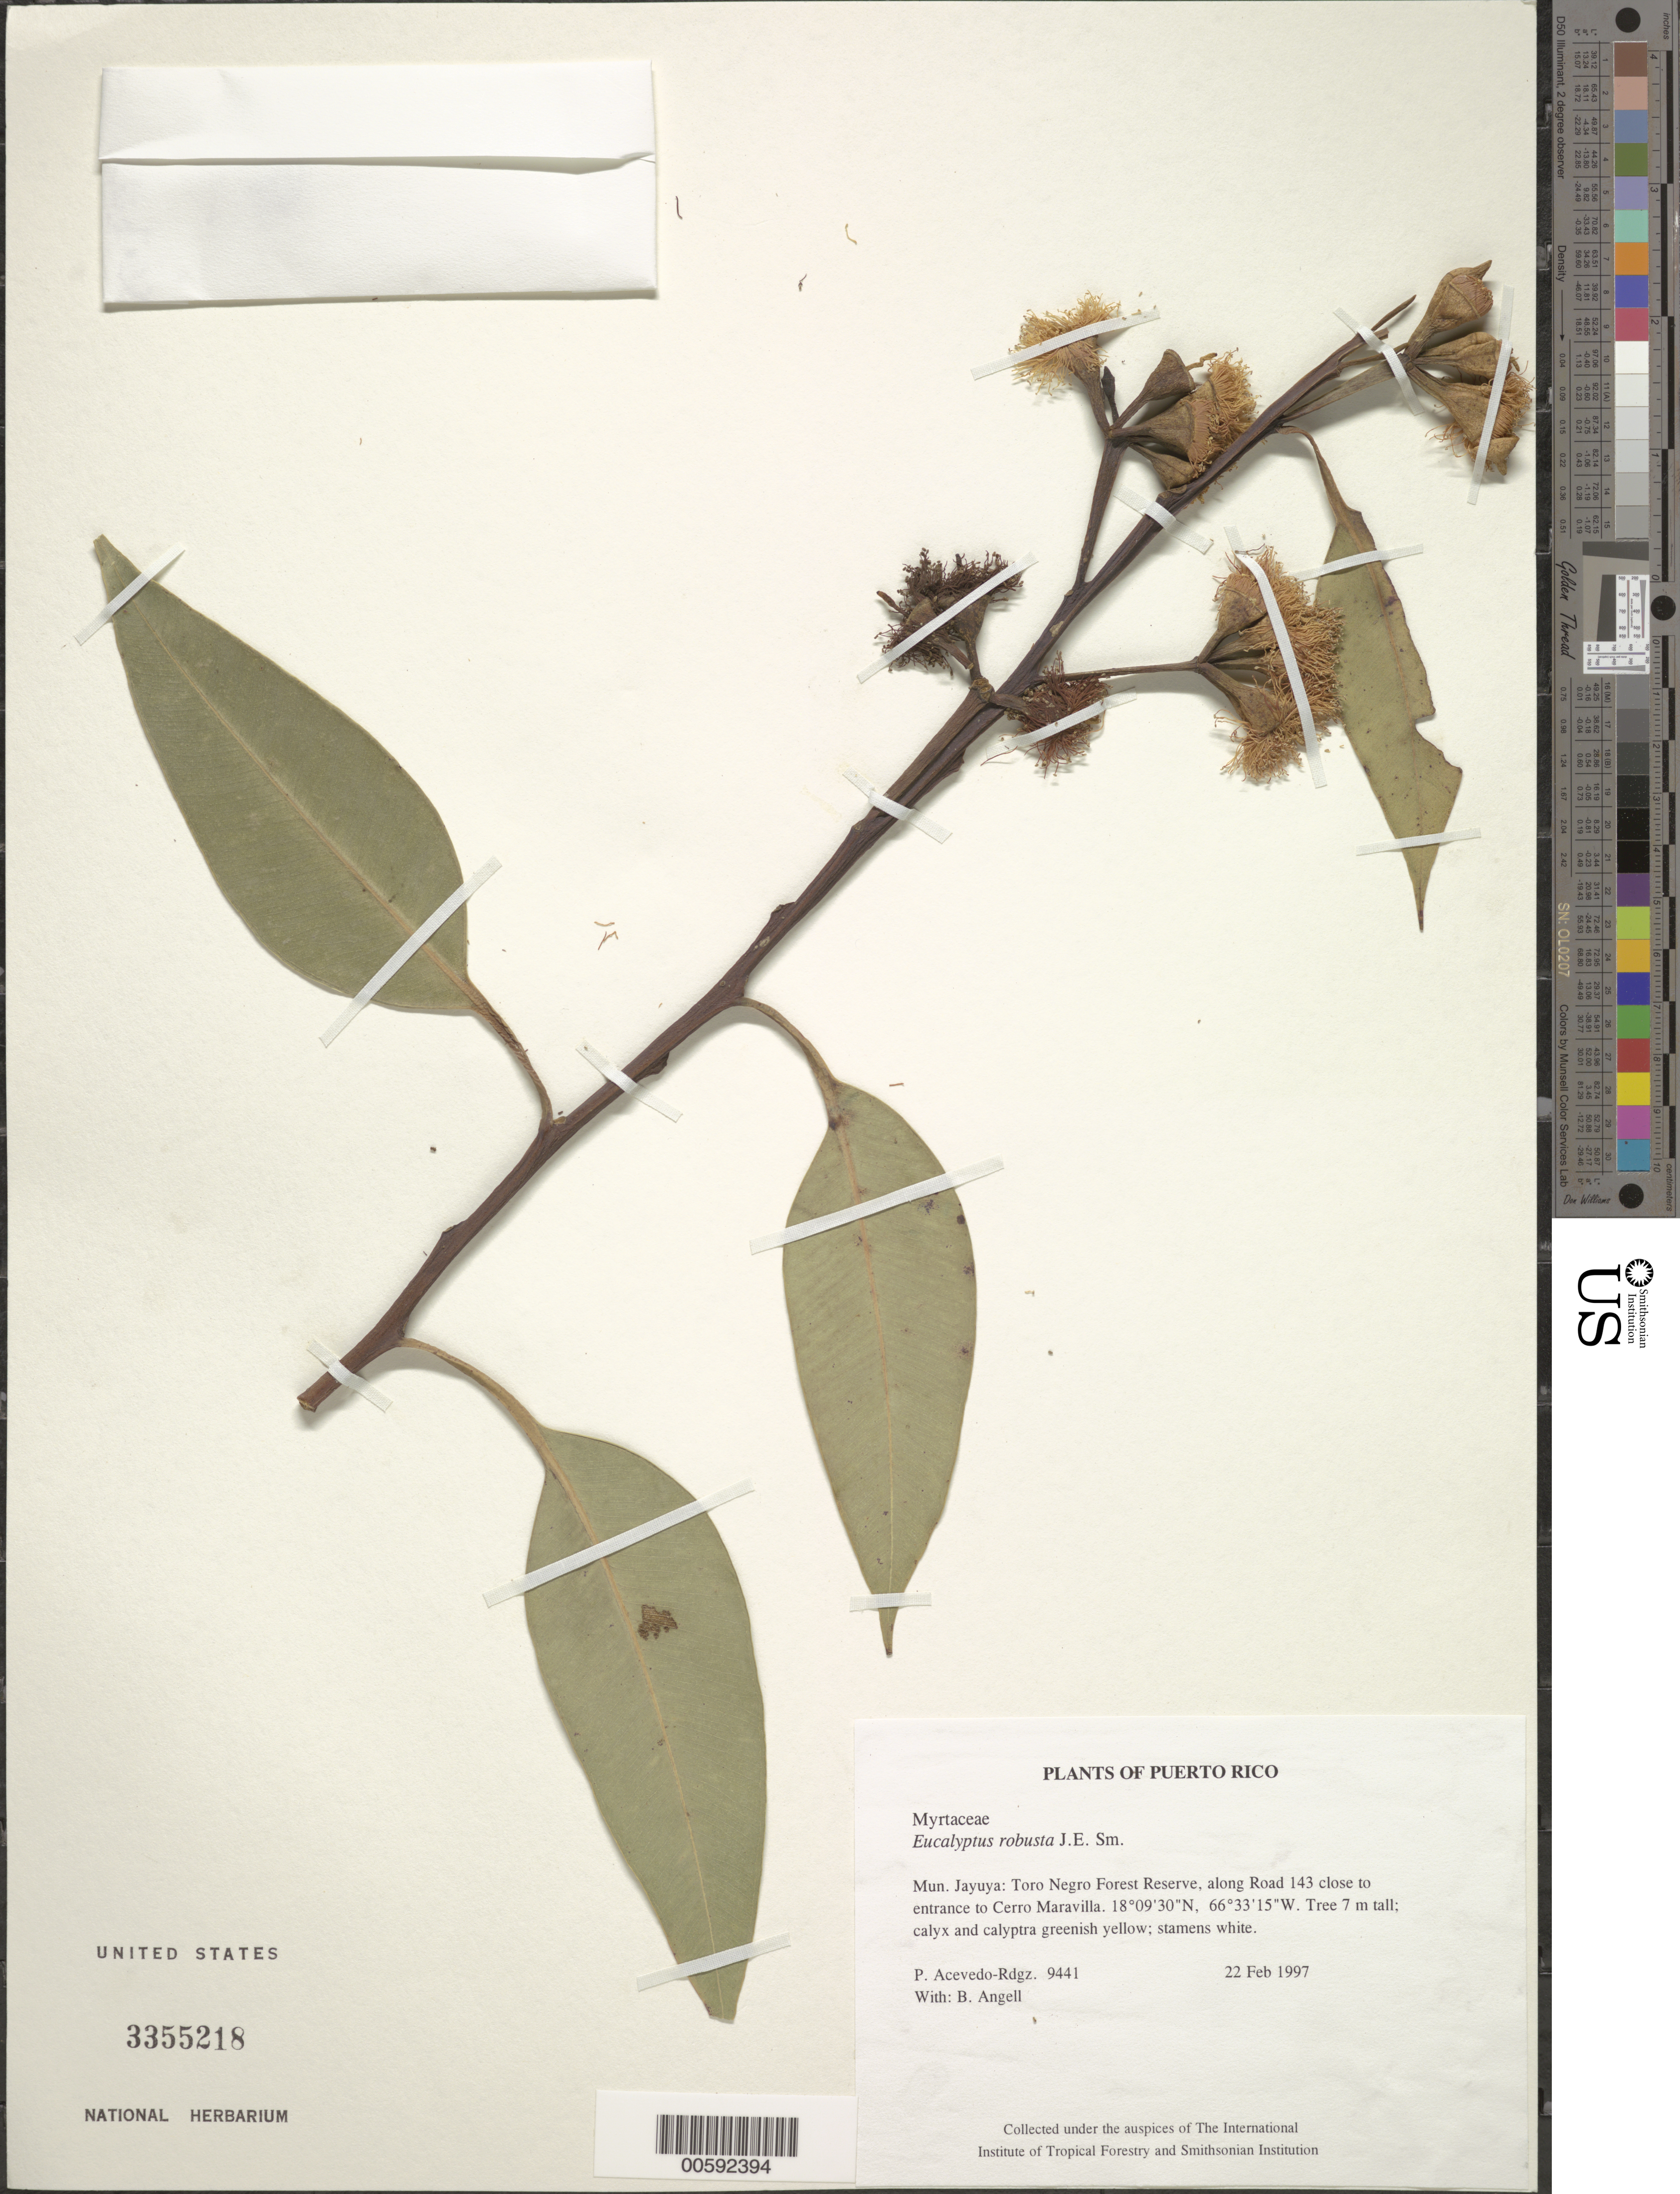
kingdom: Plantae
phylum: Tracheophyta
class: Magnoliopsida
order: Myrtales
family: Myrtaceae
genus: Eucalyptus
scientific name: Eucalyptus robusta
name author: Sm.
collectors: P. Acevedo-Rodr. & Bobbi Angell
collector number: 9441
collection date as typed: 22 Feb 1997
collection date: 1997-02-22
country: Puerto Rico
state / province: Jayuya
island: Puerto Rico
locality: Jayuya: Toro Negro Forest Reserve, along Road 143 close to entrance to Cerro Maravilla.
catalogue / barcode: US 3355218